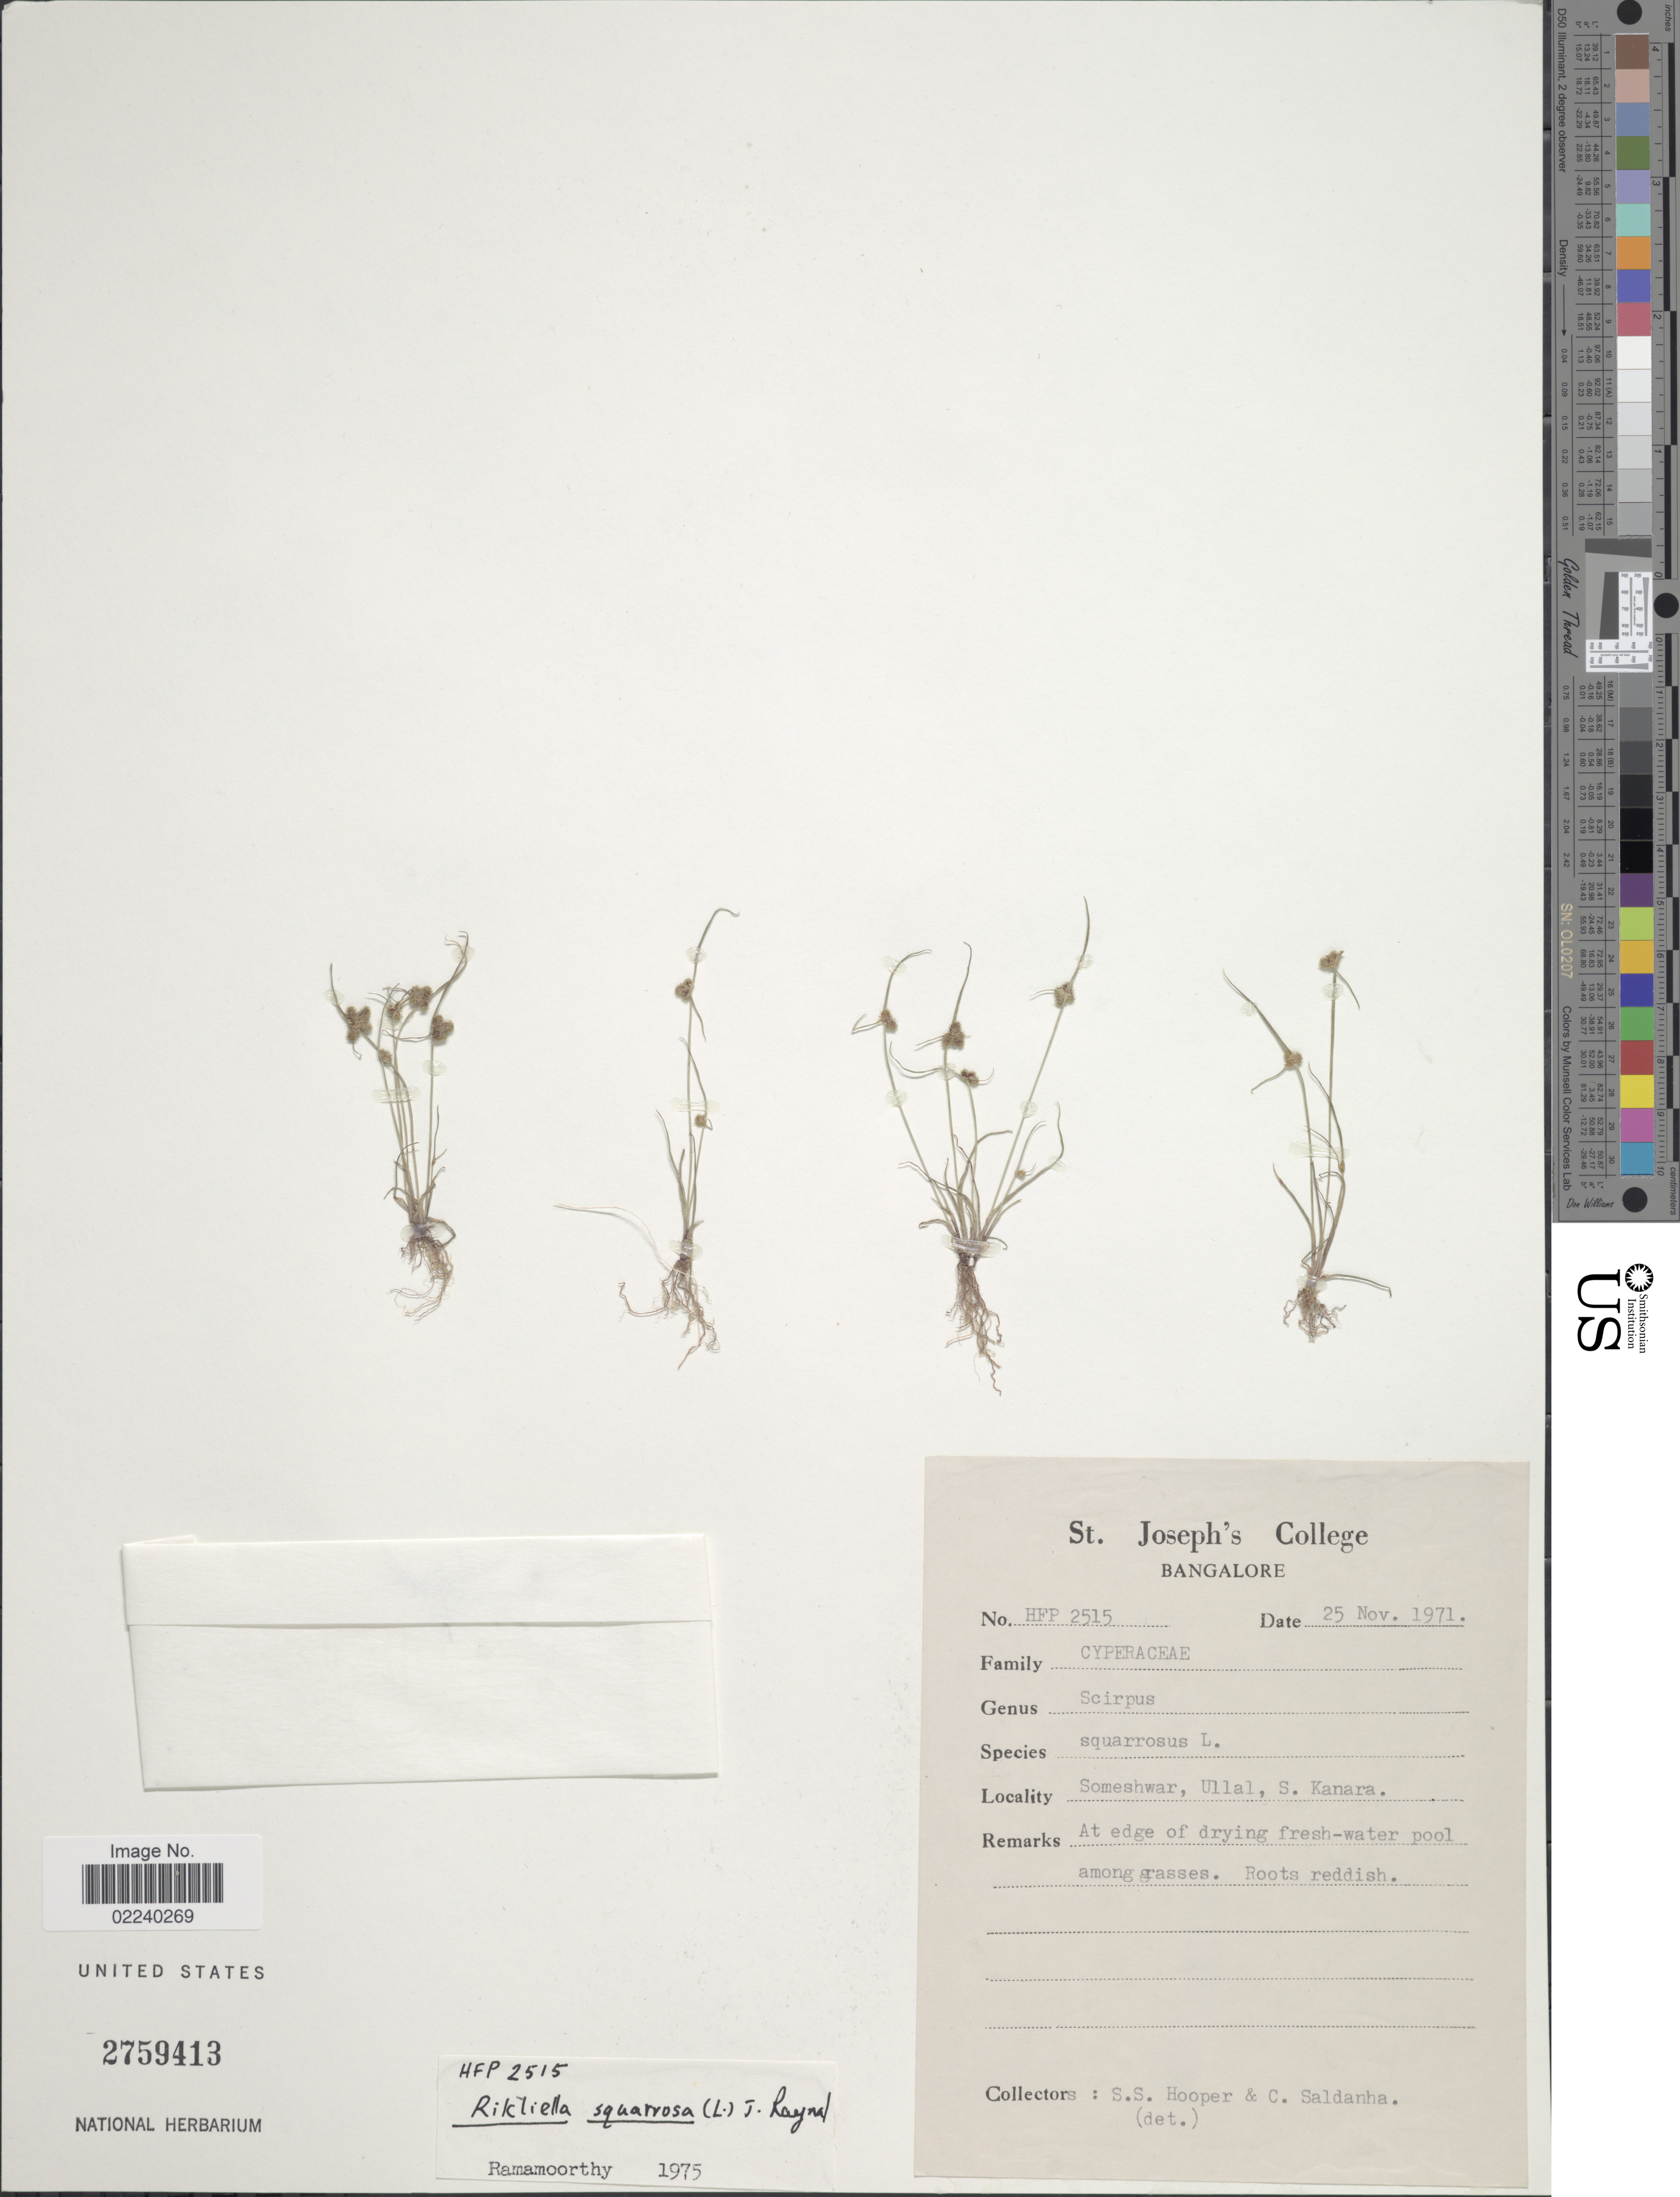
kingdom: Plantae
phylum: Tracheophyta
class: Liliopsida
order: Poales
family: Cyperaceae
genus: Cyperus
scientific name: Cyperus neochinensis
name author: (Tang & F.T. Wang) Bauters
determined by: Strong, Mark T., (BOT), Smithsonian Institution - National Museum of Natural History (UNITED STATES)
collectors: S. S. Hooper & C. Saldanha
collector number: HFP2515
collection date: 1971-11-25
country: India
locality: Someshwar, Ullal, S. Kanara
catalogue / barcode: US 2759413